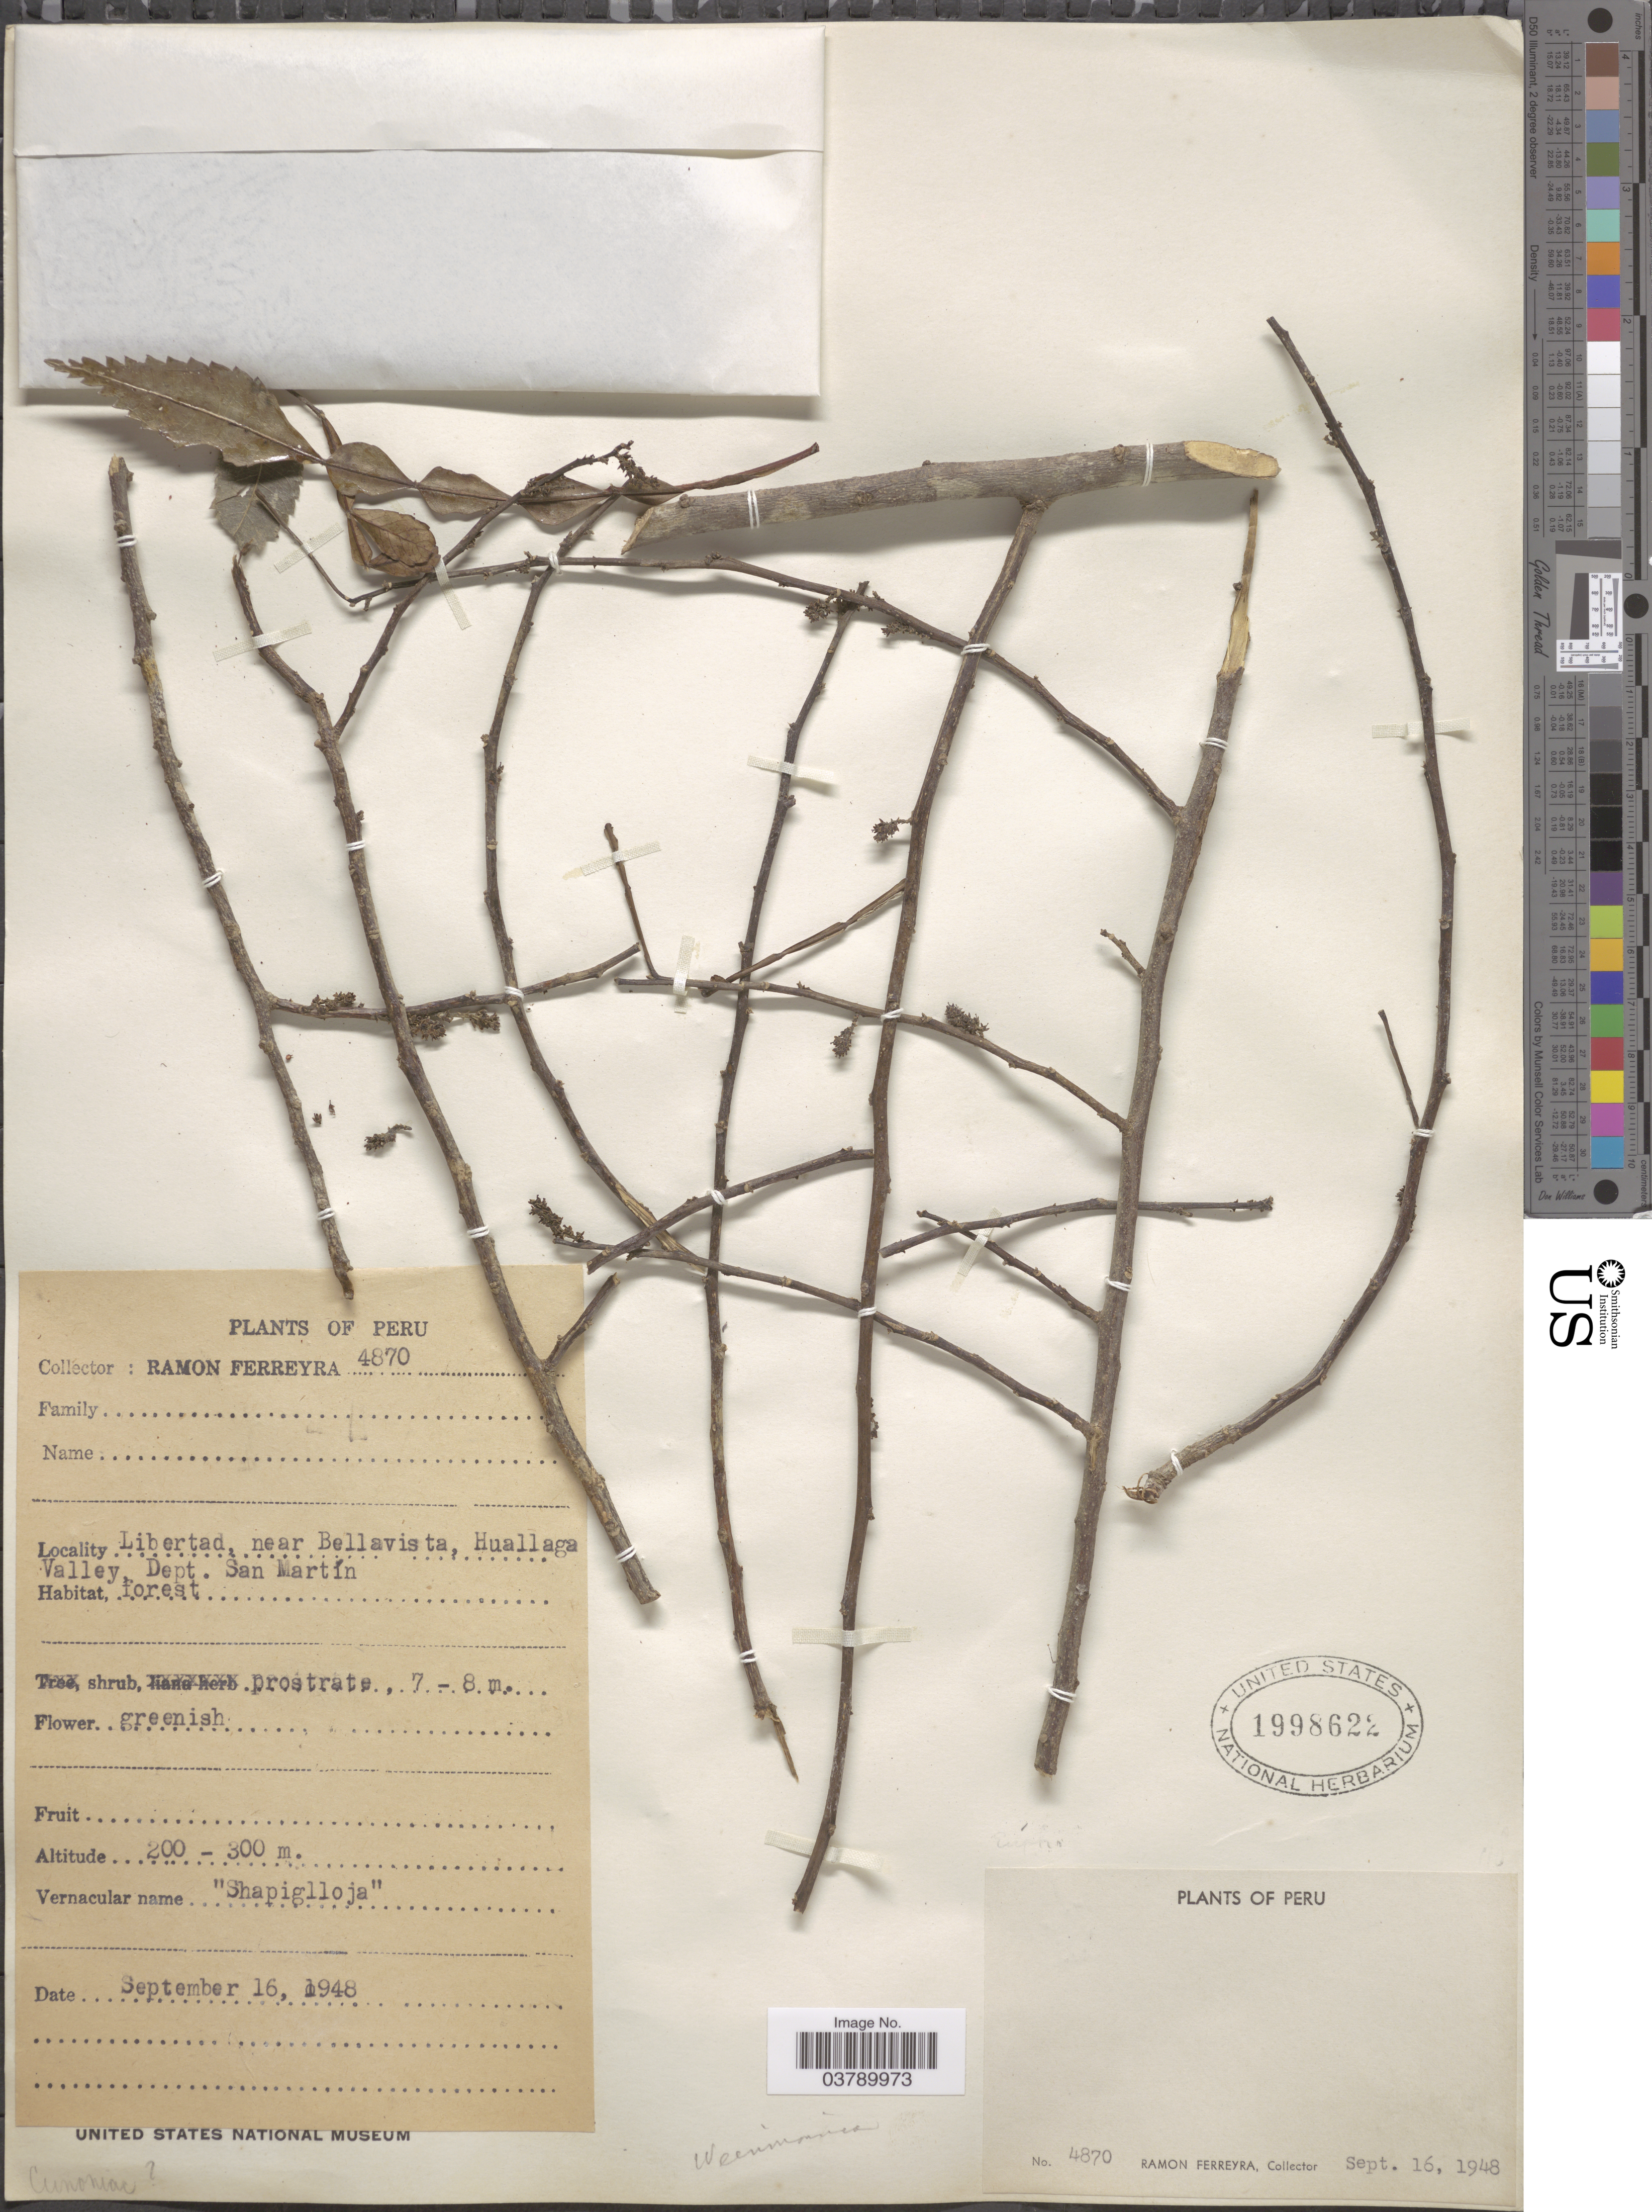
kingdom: Plantae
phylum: Tracheophyta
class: Magnoliopsida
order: Oxalidales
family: Cunoniaceae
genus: Weinmannia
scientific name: Weinmannia sp.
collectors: R. A. Ferreyra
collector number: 4870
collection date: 1948-09-16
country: Peru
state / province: San Martín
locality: Libertad, near Bellavista, Huallaga Valley, Dept. San Martín.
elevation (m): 200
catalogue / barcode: US 1998622